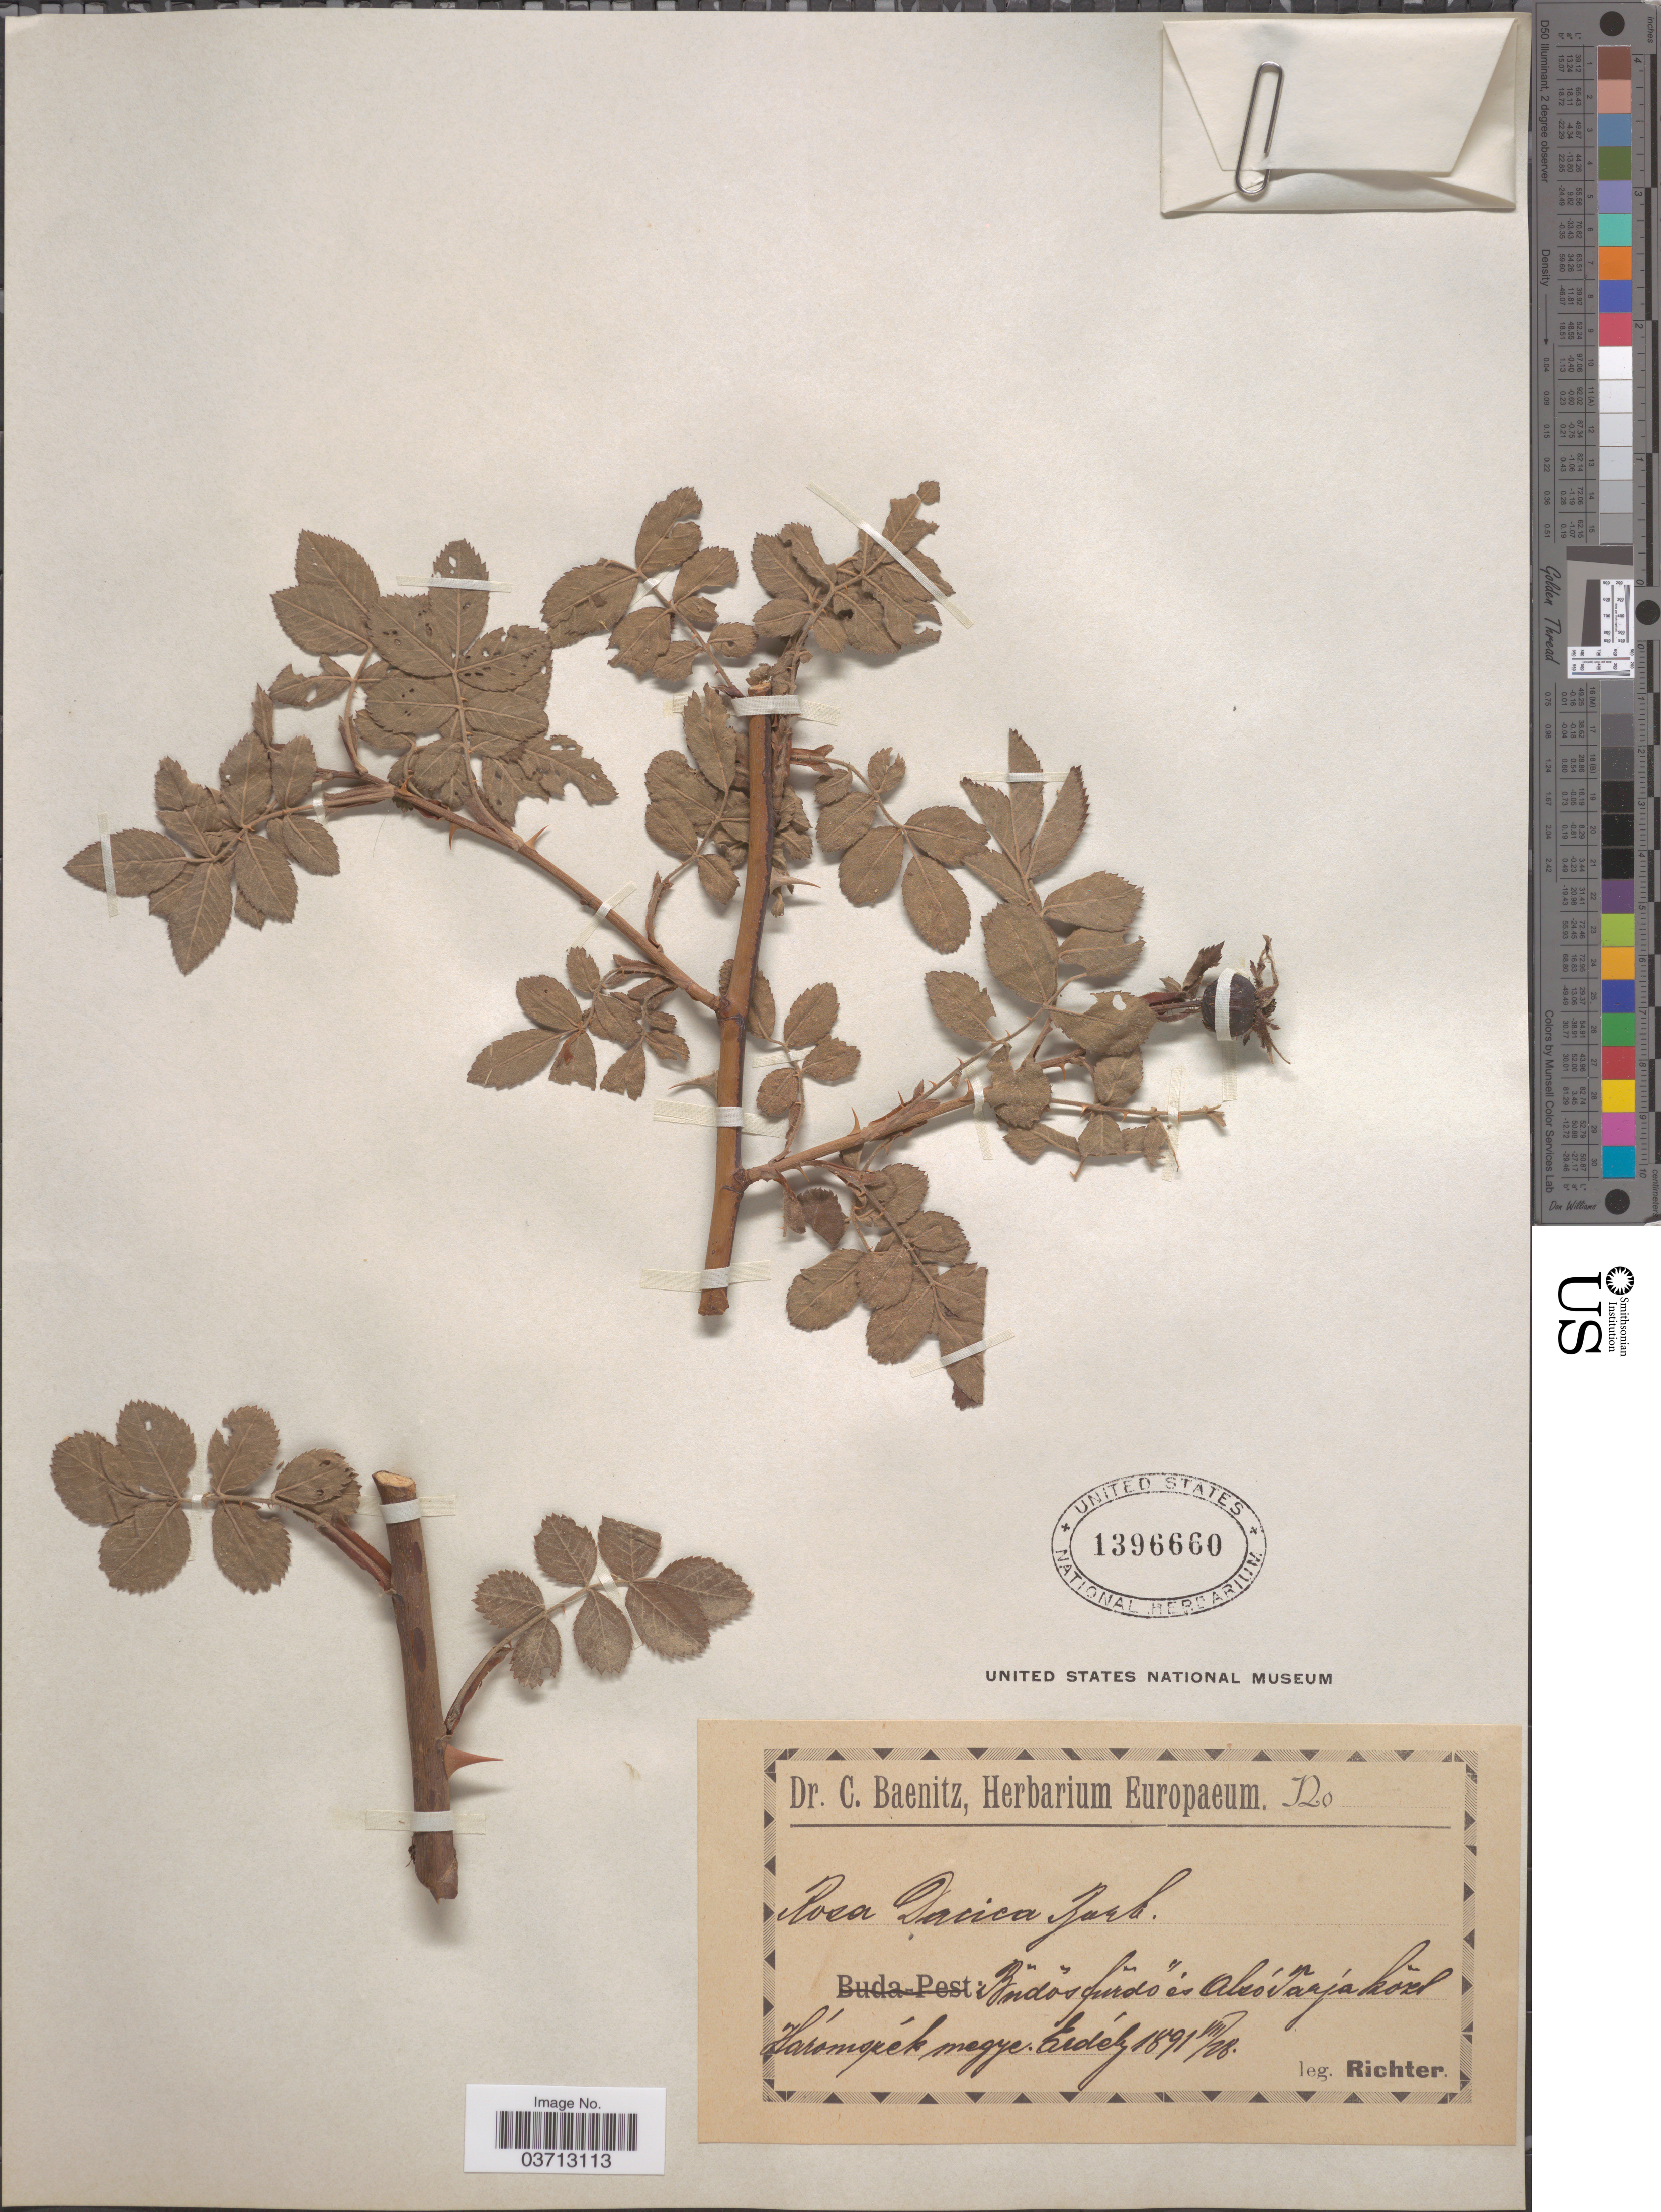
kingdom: Plantae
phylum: Tracheophyta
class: Magnoliopsida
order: Rosales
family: Rosaceae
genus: Rosa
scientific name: Rosa dacica Borbás ined.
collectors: -- Richter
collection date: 1891-07-28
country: Romania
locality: Büdös furdo és Alsó Tanjakozl. Háromspek megye. Erdely. [interpreted]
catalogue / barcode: US 1396660